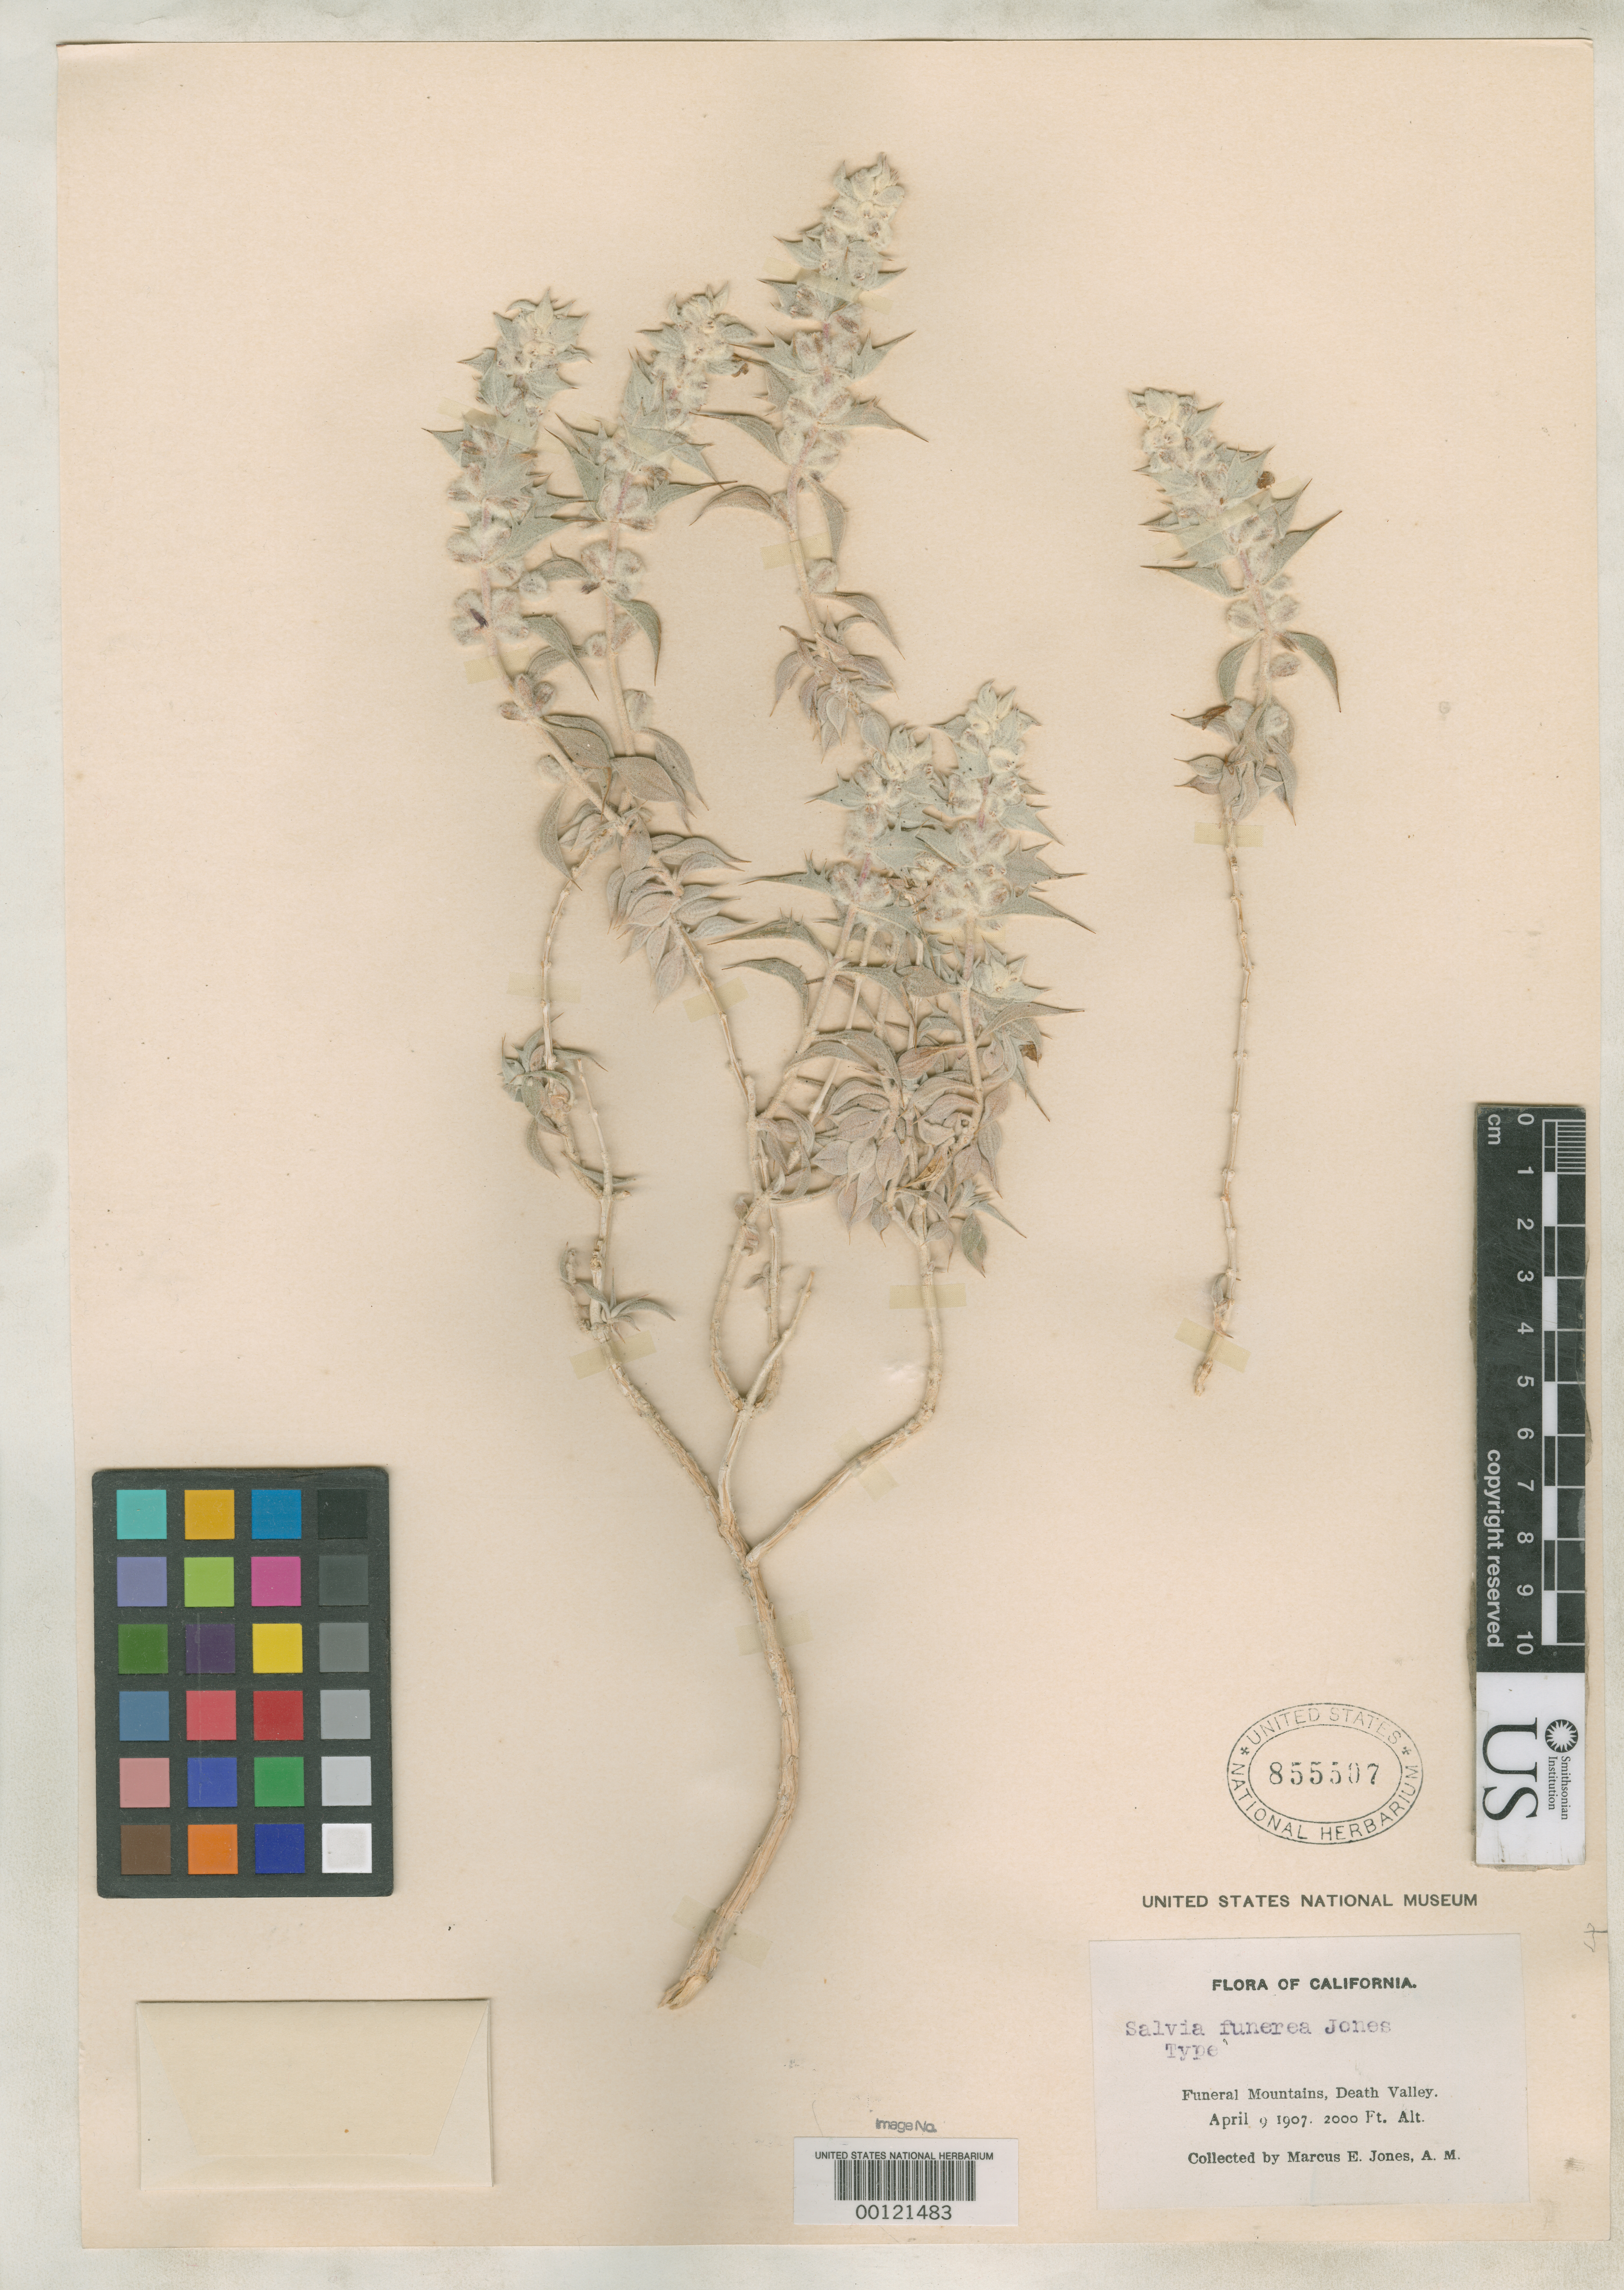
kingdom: Plantae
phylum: Tracheophyta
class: Magnoliopsida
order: Lamiales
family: Lamiaceae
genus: Salvia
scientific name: Salvia funerea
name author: M.E. Jones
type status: Isotype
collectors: M. E. Jones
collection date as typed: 09 Apr 1907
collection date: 1907-04-09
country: United States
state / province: California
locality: Funeral Mountains, Death Valley.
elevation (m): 610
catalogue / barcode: US 855507